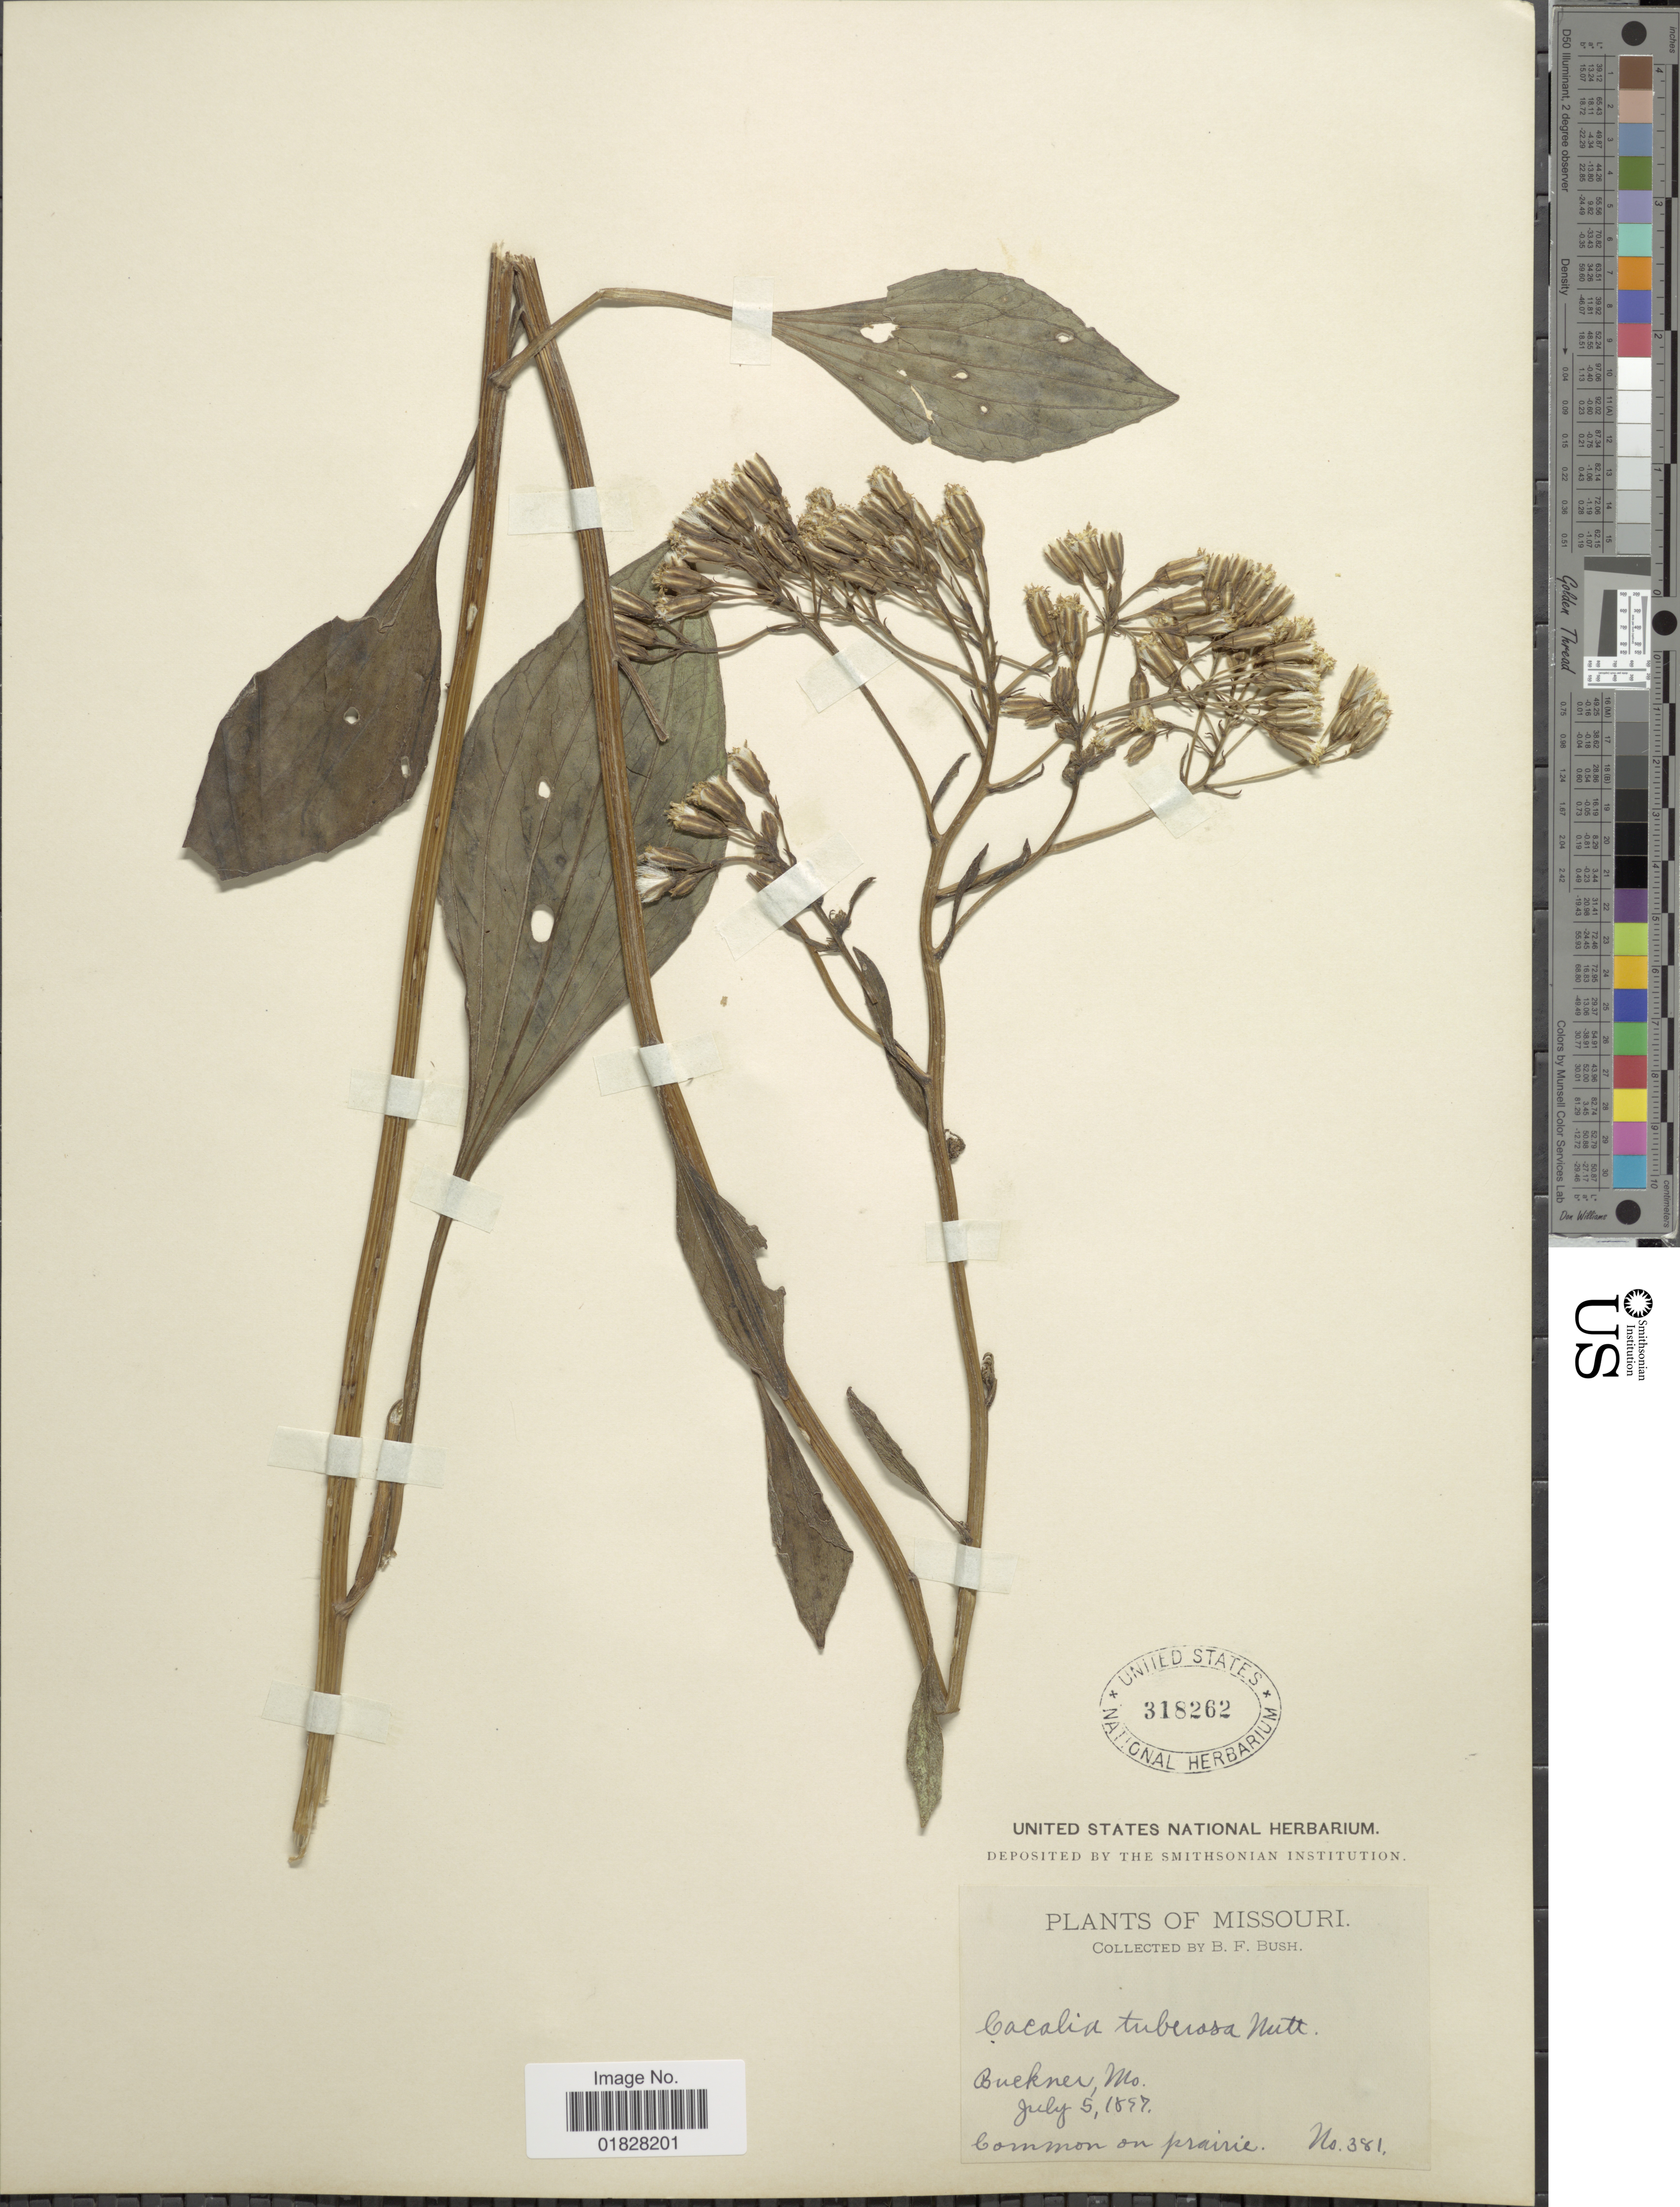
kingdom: Plantae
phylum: Tracheophyta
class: Magnoliopsida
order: Asterales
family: Asteraceae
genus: Arnoglossum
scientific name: Arnoglossum plantagineum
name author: Raf.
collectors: B. F. Bush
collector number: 381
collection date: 1897-07-05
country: United States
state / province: Missouri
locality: Buckner, Mo.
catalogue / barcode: US 318262